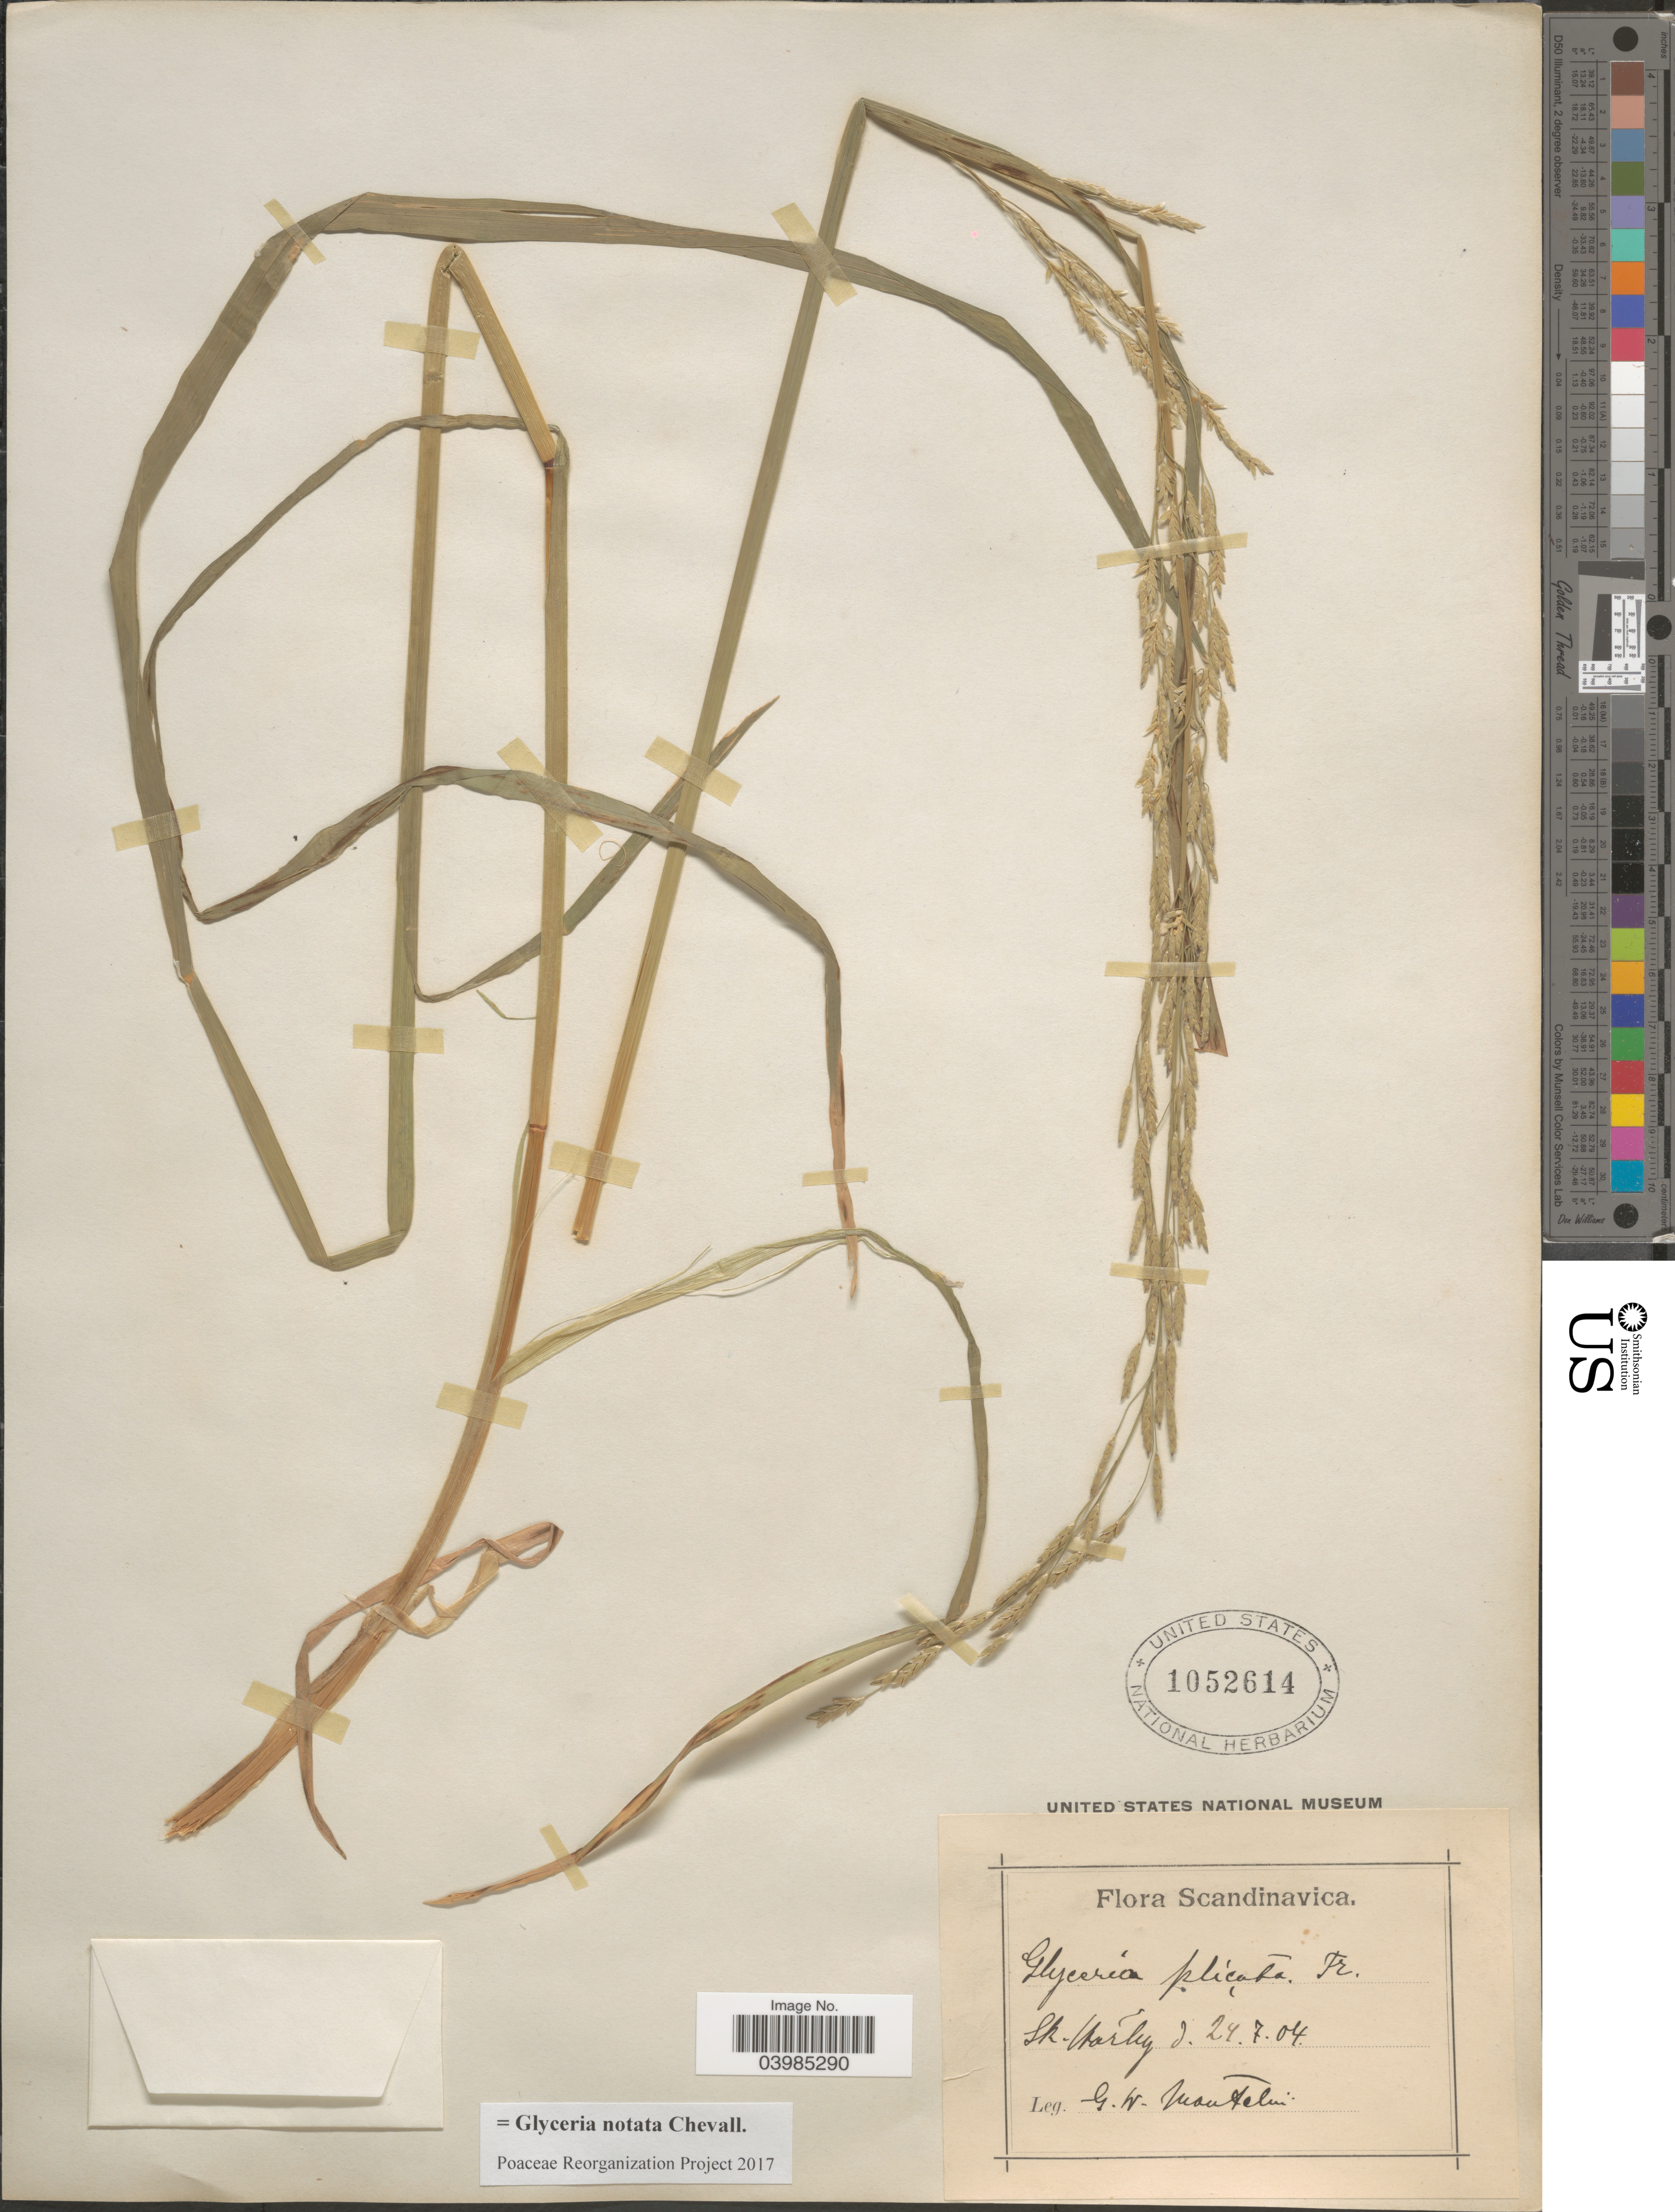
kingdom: Plantae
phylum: Tracheophyta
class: Liliopsida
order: Poales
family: Poaceae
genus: Glyceria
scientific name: Glyceria notata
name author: Chevall.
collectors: G. Montelin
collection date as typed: Transcribed d/m/y: 24/7/4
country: Sweden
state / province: Skåne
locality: Scandinavica. Sk. Varby [interpreted].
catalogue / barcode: US 1052614